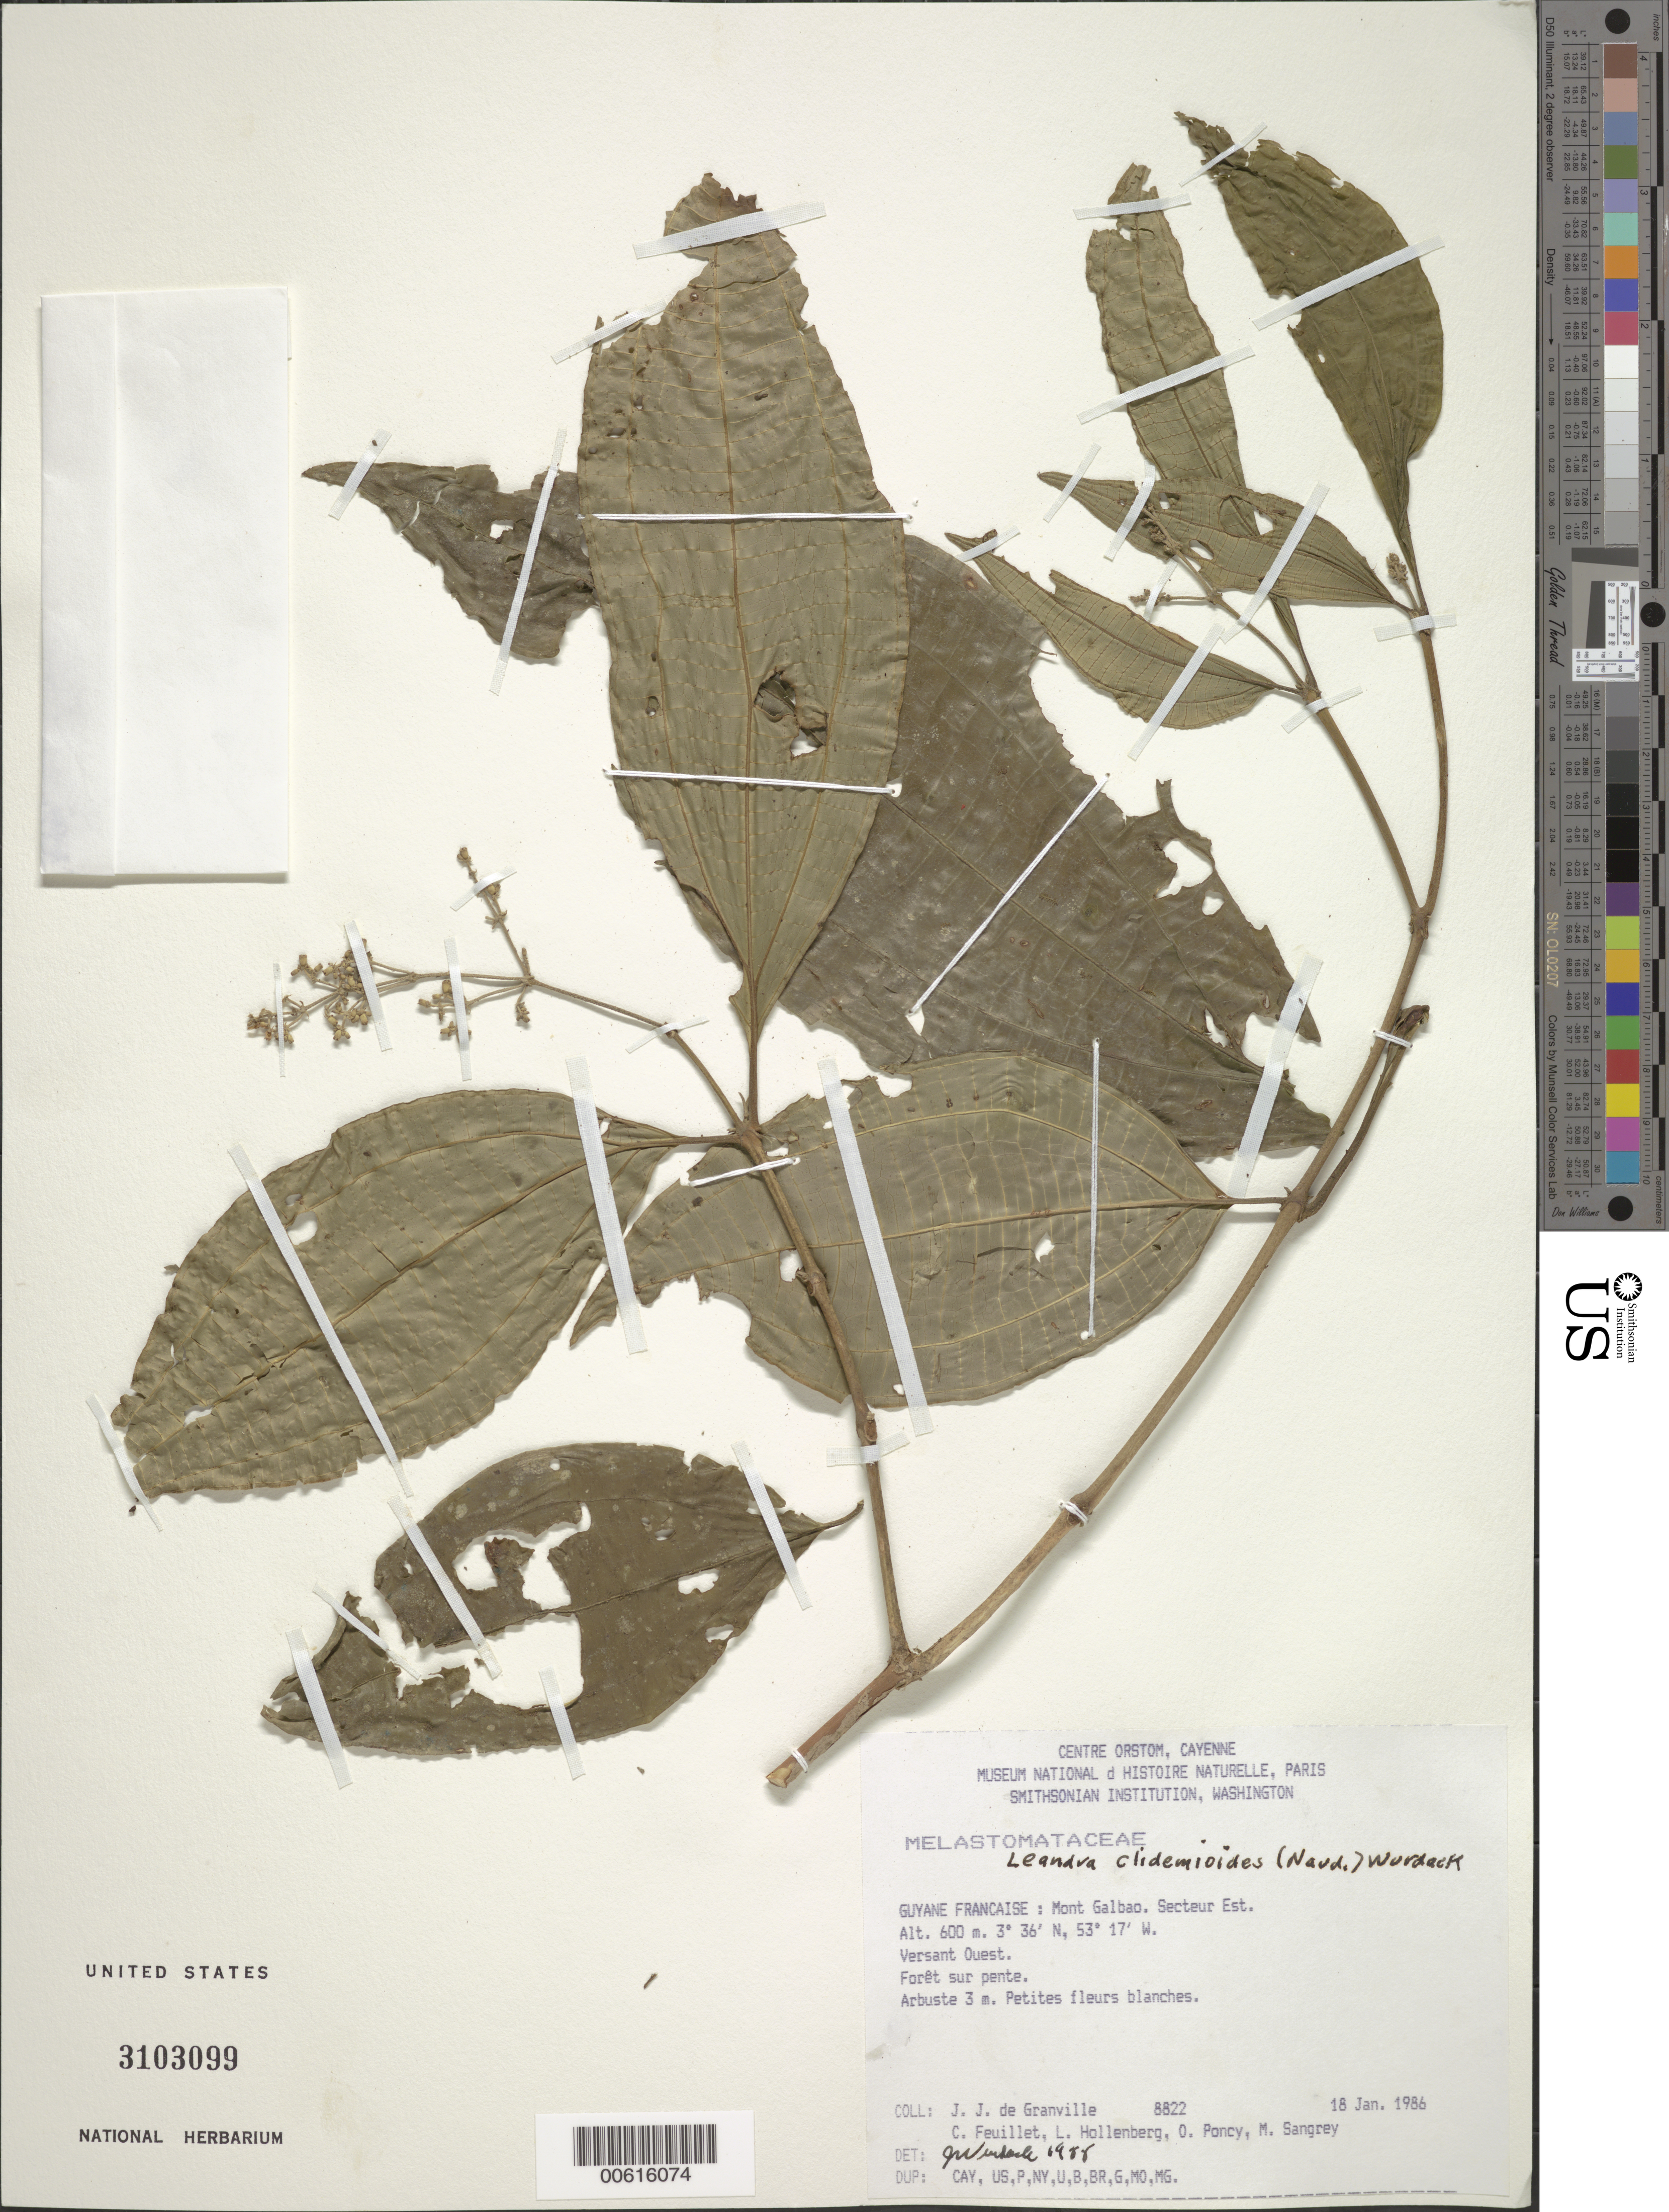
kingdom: Plantae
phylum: Tracheophyta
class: Magnoliopsida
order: Myrtales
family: Melastomataceae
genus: Leandra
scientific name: Leandra clidemioides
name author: (Naudin) Wurdack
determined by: Wurdack, John J., (US), US (UNITED STATES)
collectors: J.-J. de Granville, C. Feuillet, L. Hollenberg, O. Poncy & M. S. Sangrey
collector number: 8822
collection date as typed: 18-Jan-86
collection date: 1986-01-18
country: French Guiana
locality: Mont Galbao. Secteur Est. Versant Ouest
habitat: Forêt sur pente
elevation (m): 600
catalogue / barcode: US 3103099